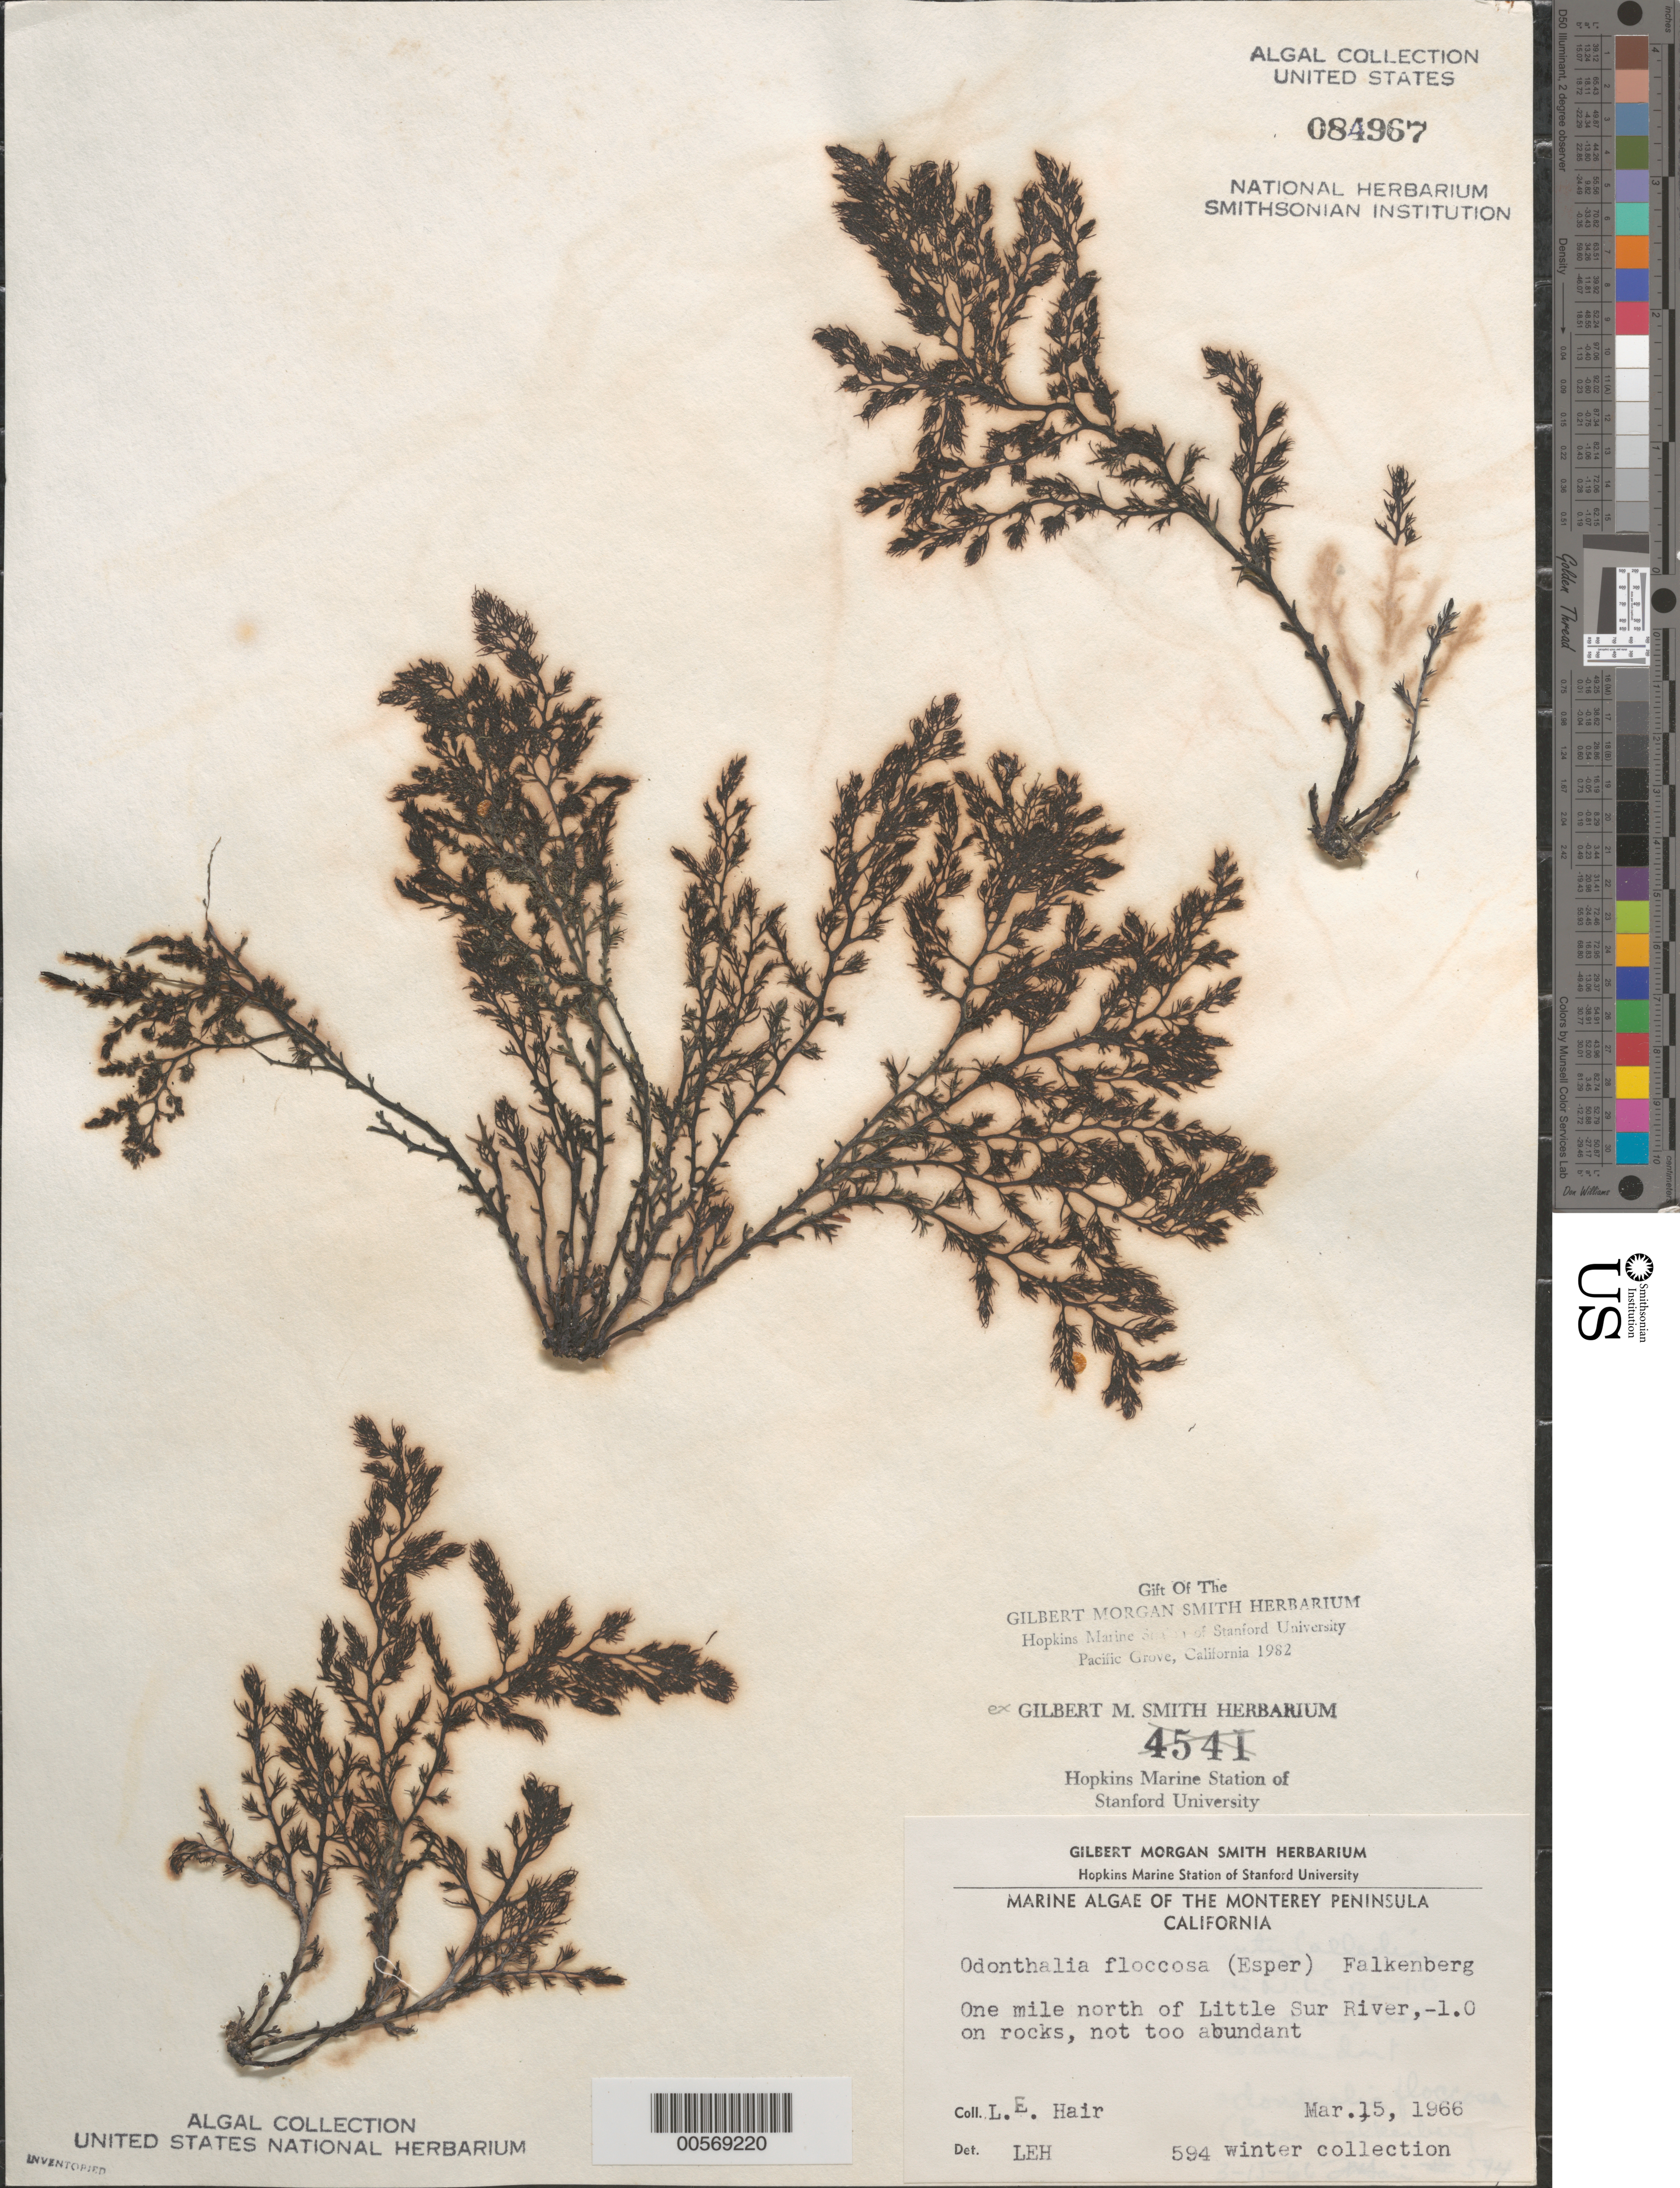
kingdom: Plantae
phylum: Rhodophyta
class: Florideophyceae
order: Ceramiales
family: Rhodomelaceae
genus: Odonthalia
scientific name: Odonthalia floccosa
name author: (Esper) Falkenb.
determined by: Hair, L. E.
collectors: L. Hair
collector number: Leh 594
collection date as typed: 15 Mar 1966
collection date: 1966-03-15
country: United States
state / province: California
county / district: Monterey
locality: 1 mile north of Little Sur River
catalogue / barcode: US 84967